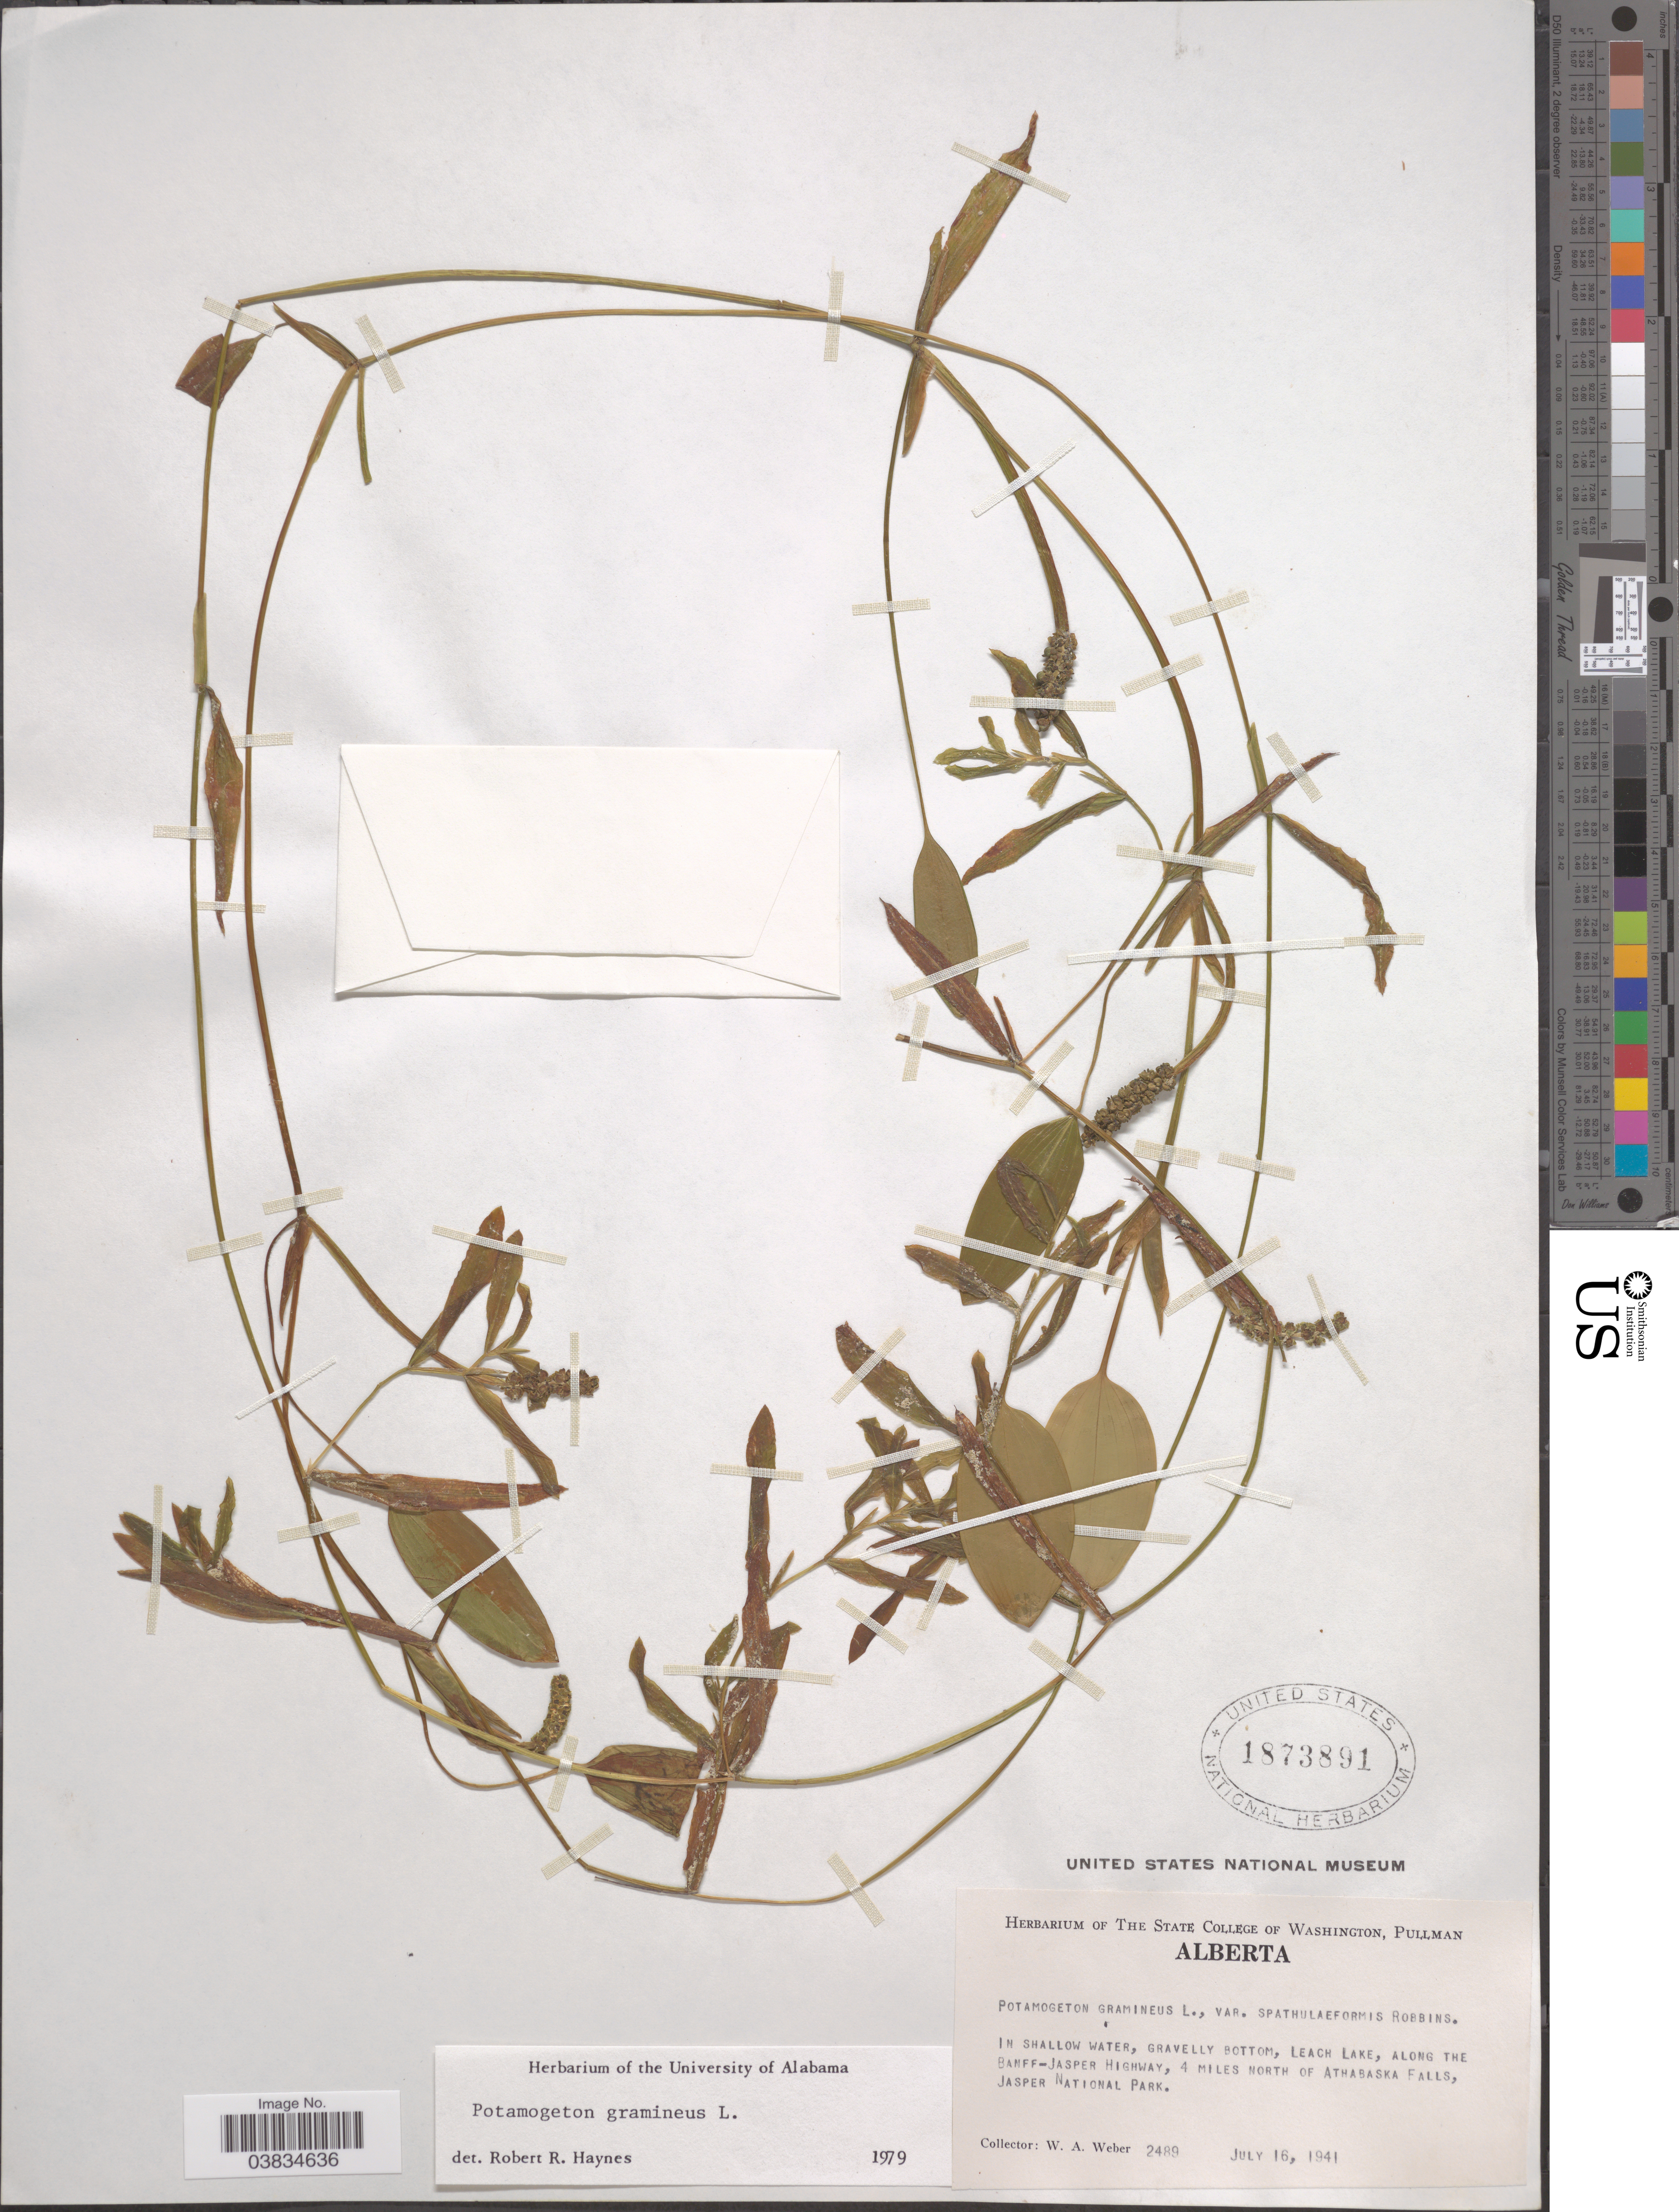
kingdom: Plantae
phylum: Tracheophyta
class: Liliopsida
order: Alismatales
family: Potamogetonaceae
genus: Potamogeton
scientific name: Potamogeton gramineus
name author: L.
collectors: W. A. Weber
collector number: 2489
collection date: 1941-07-16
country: Canada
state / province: Alberta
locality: Leach Lake, along the Banff-Jasper Highway, 4 miles North of Athabaska Falls, Jasper National Park.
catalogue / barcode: US 1873891